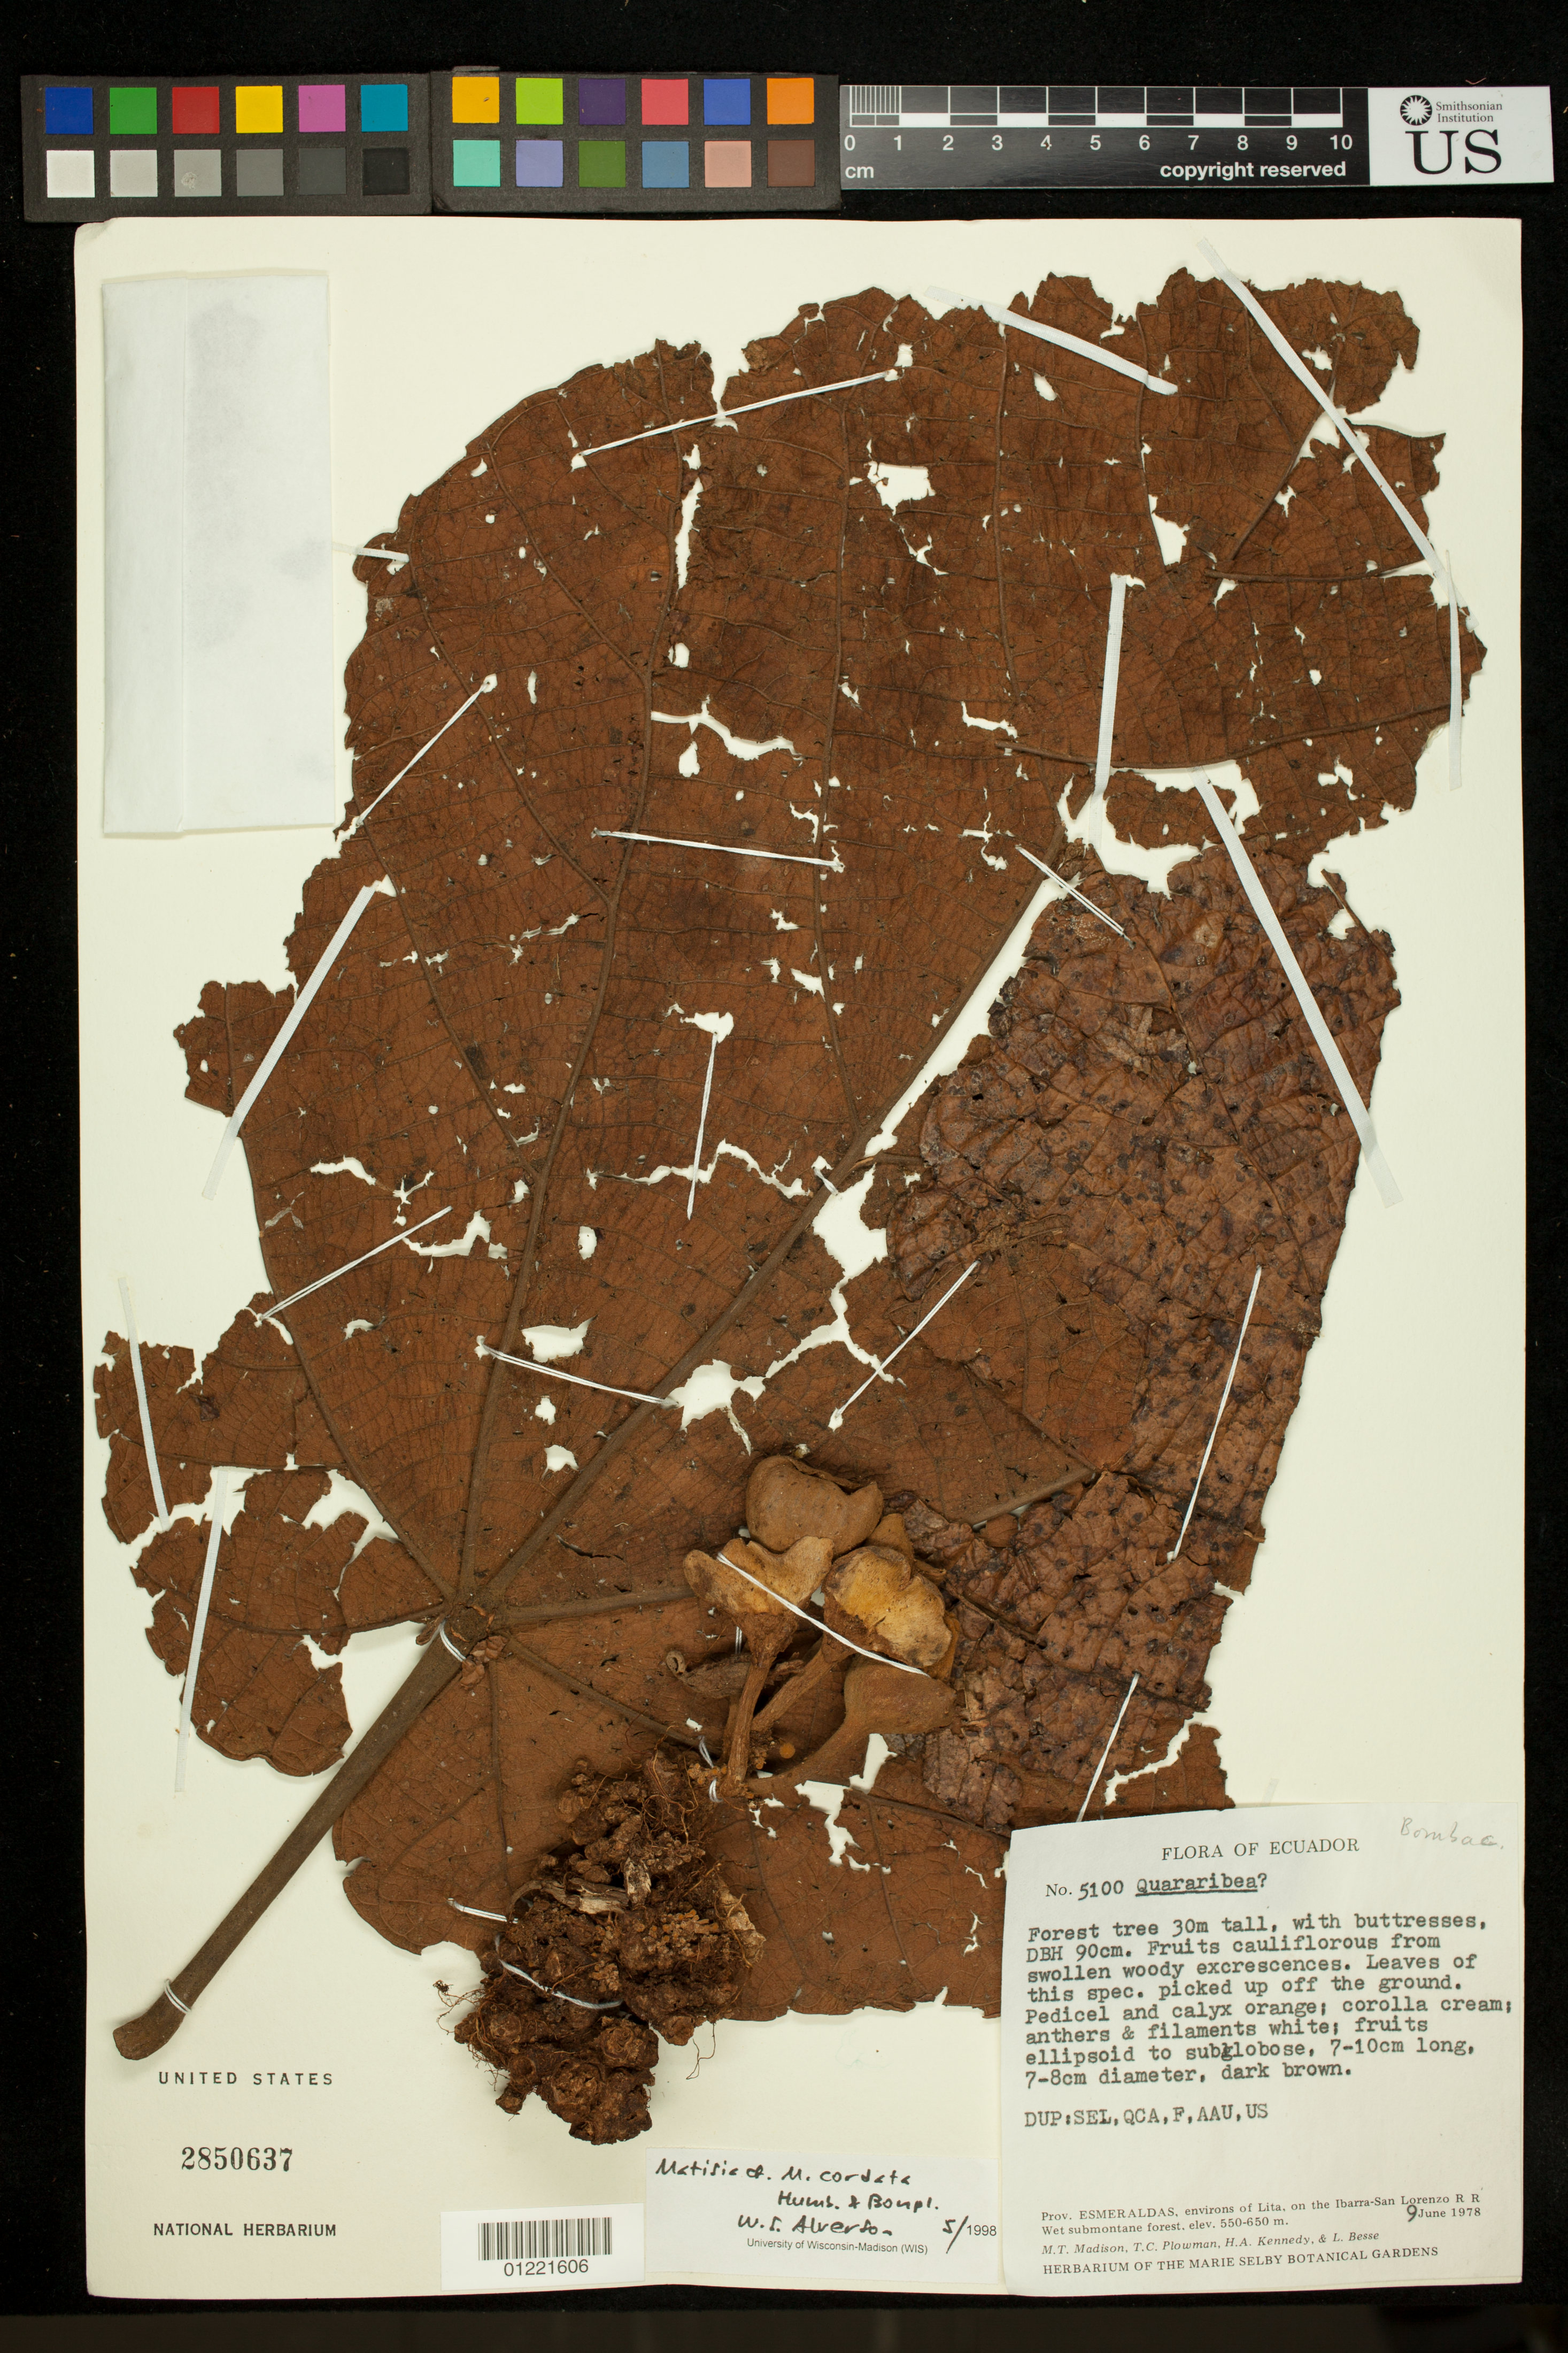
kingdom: Plantae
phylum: Tracheophyta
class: Magnoliopsida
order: Malvales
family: Malvaceae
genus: Matisia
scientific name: Matisia cordata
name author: Humb. & Bonpl.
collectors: M. T. Madison, T. Plowman, H. Kennedy & L. Besse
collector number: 5100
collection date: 1978-06-09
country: Ecuador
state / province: Imbabura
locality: Esmeraldas, environs of Lita, on the Ibarra-San Lorenzo R R. Imbabura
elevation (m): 550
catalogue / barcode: US 2850637